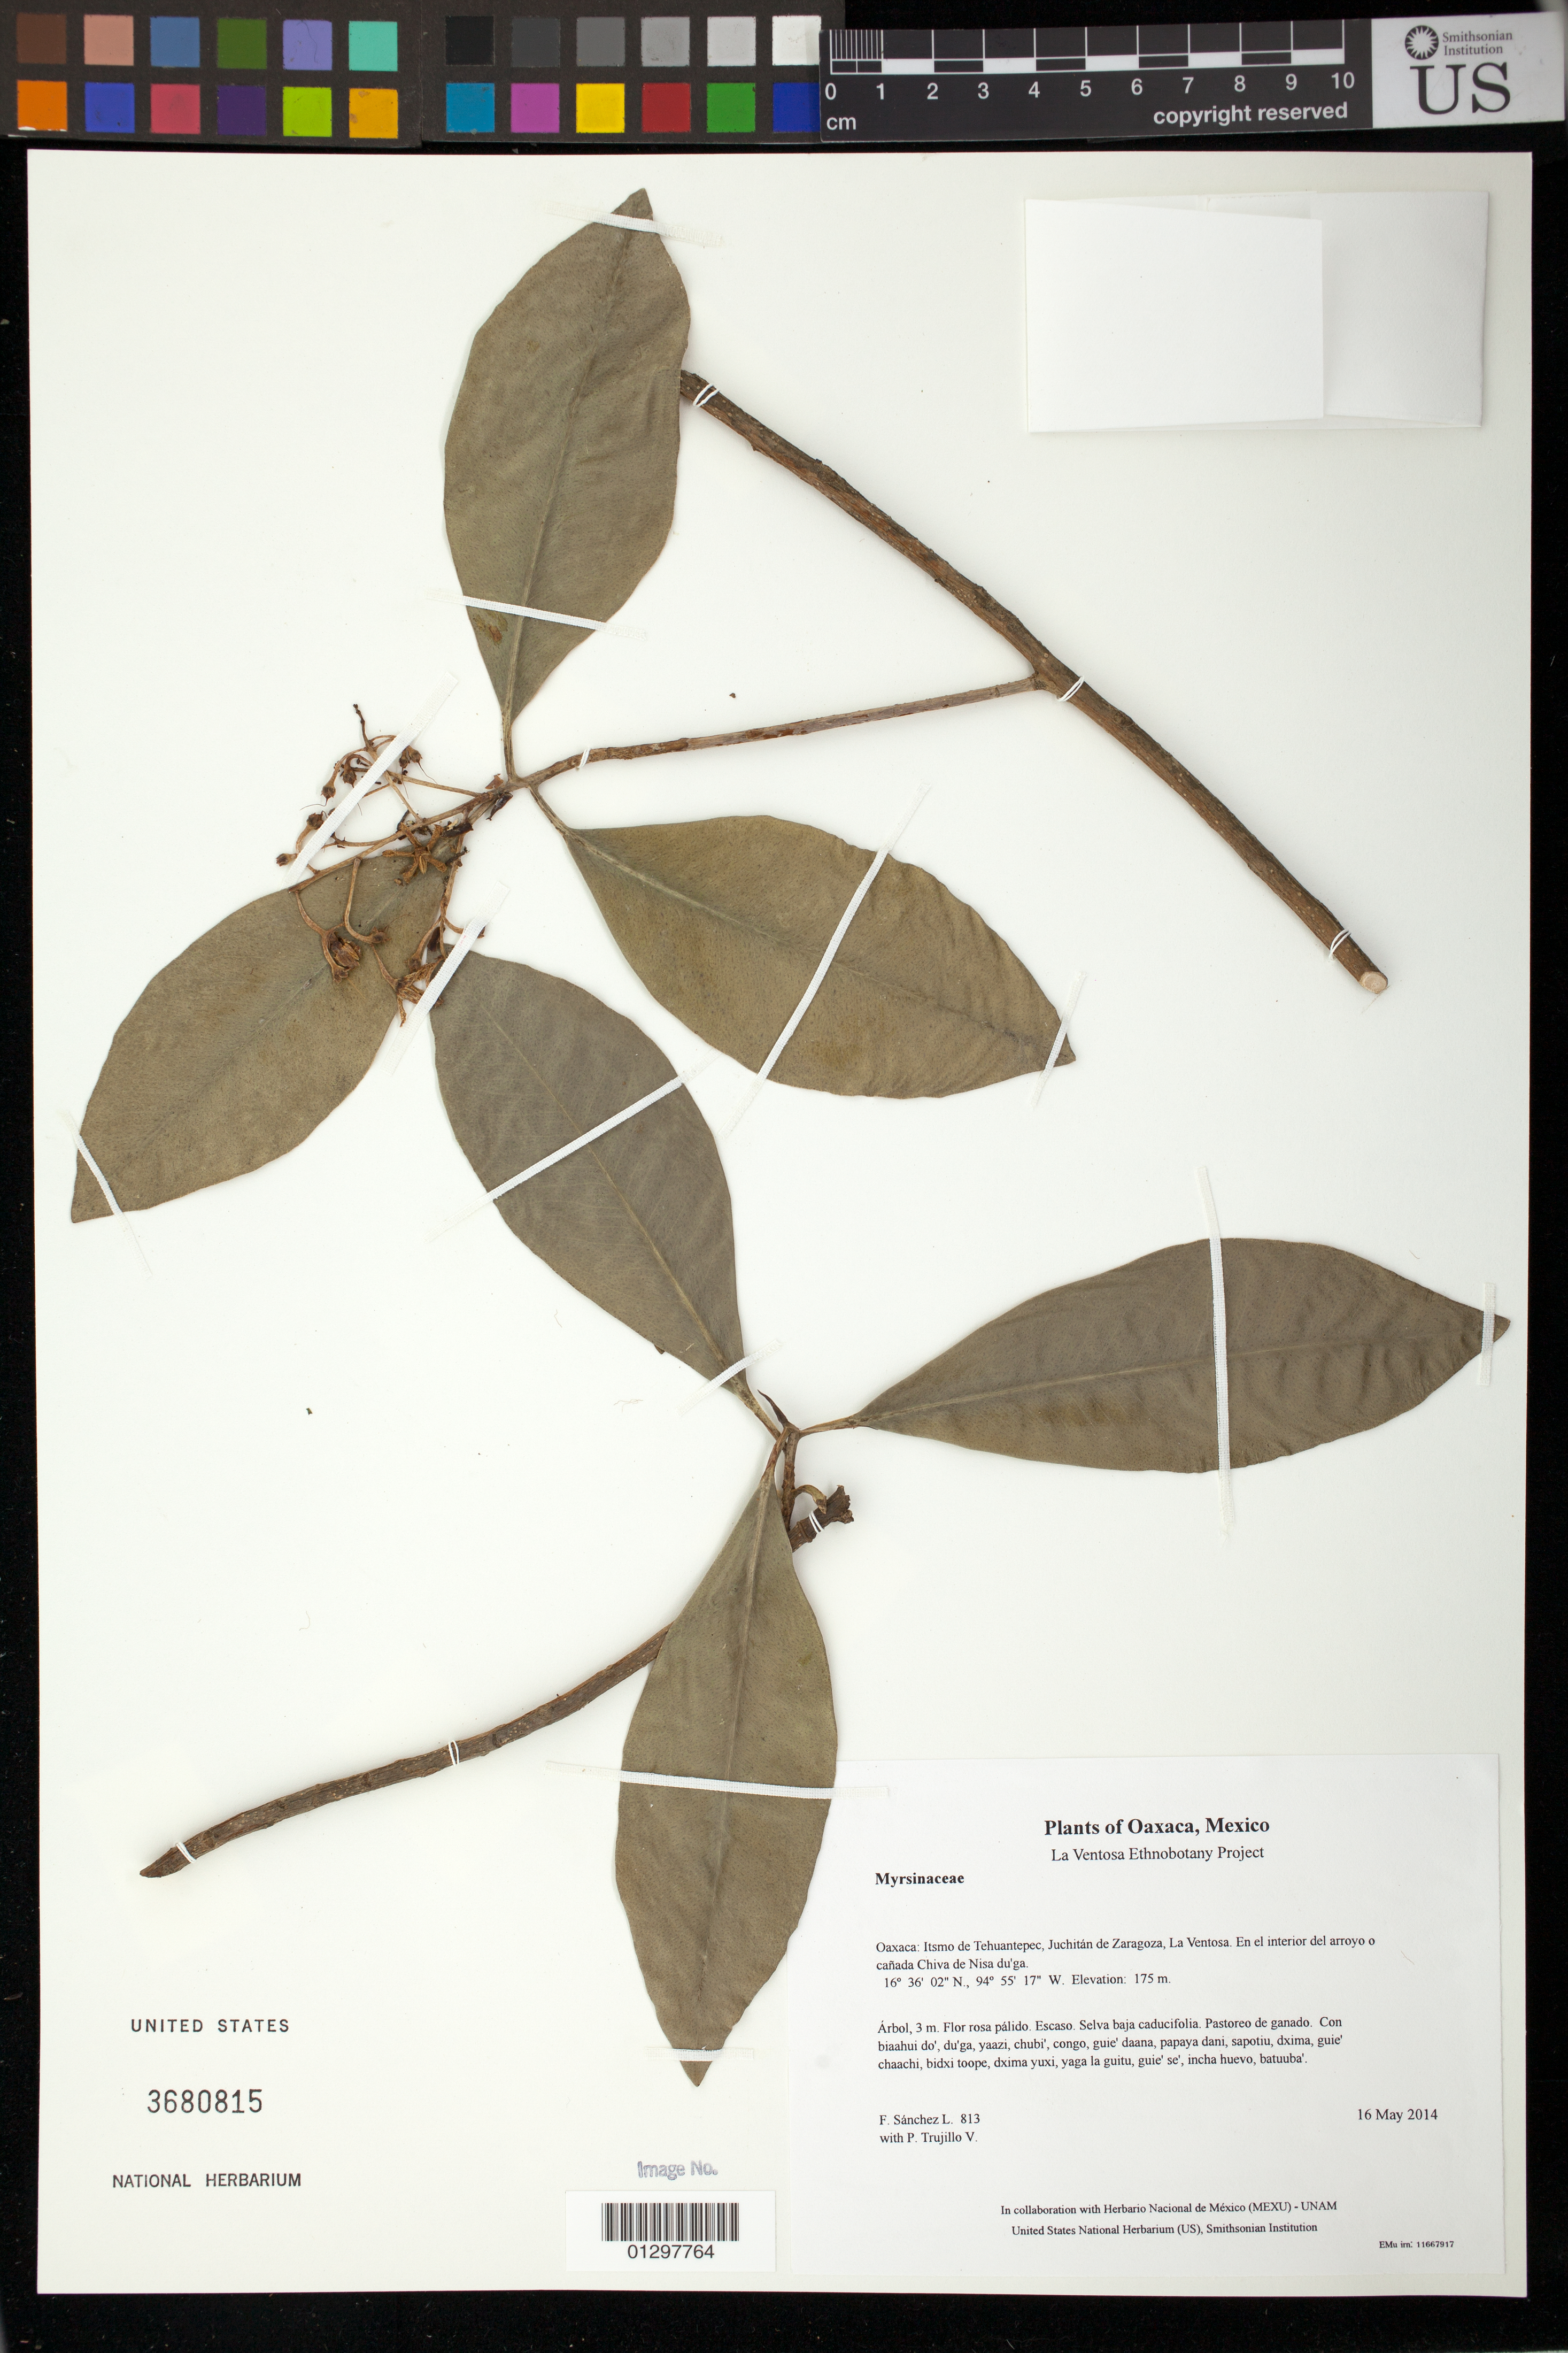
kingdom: Plantae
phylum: Tracheophyta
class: Magnoliopsida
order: Ericales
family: Primulaceae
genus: Ardisia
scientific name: Ardisia paschalis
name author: Donn. Sm.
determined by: Velasco G., Kenia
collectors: F. Sánchez L. & P. Trujillo V.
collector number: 813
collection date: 2014-05-16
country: Mexico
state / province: Oaxaca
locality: Itsmo de Tehuantepec, Juchitán de Zaragoza, La Ventosa. En el interior del arroyo o cañada Chiva de Nisa du'ga.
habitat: Selva baja caducifolia. Pastoreo de ganado.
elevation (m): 175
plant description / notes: MEXU, SERO, US; Yaga. 3 m. Guie' rosa naté. Huaxie'.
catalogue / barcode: US 3680815